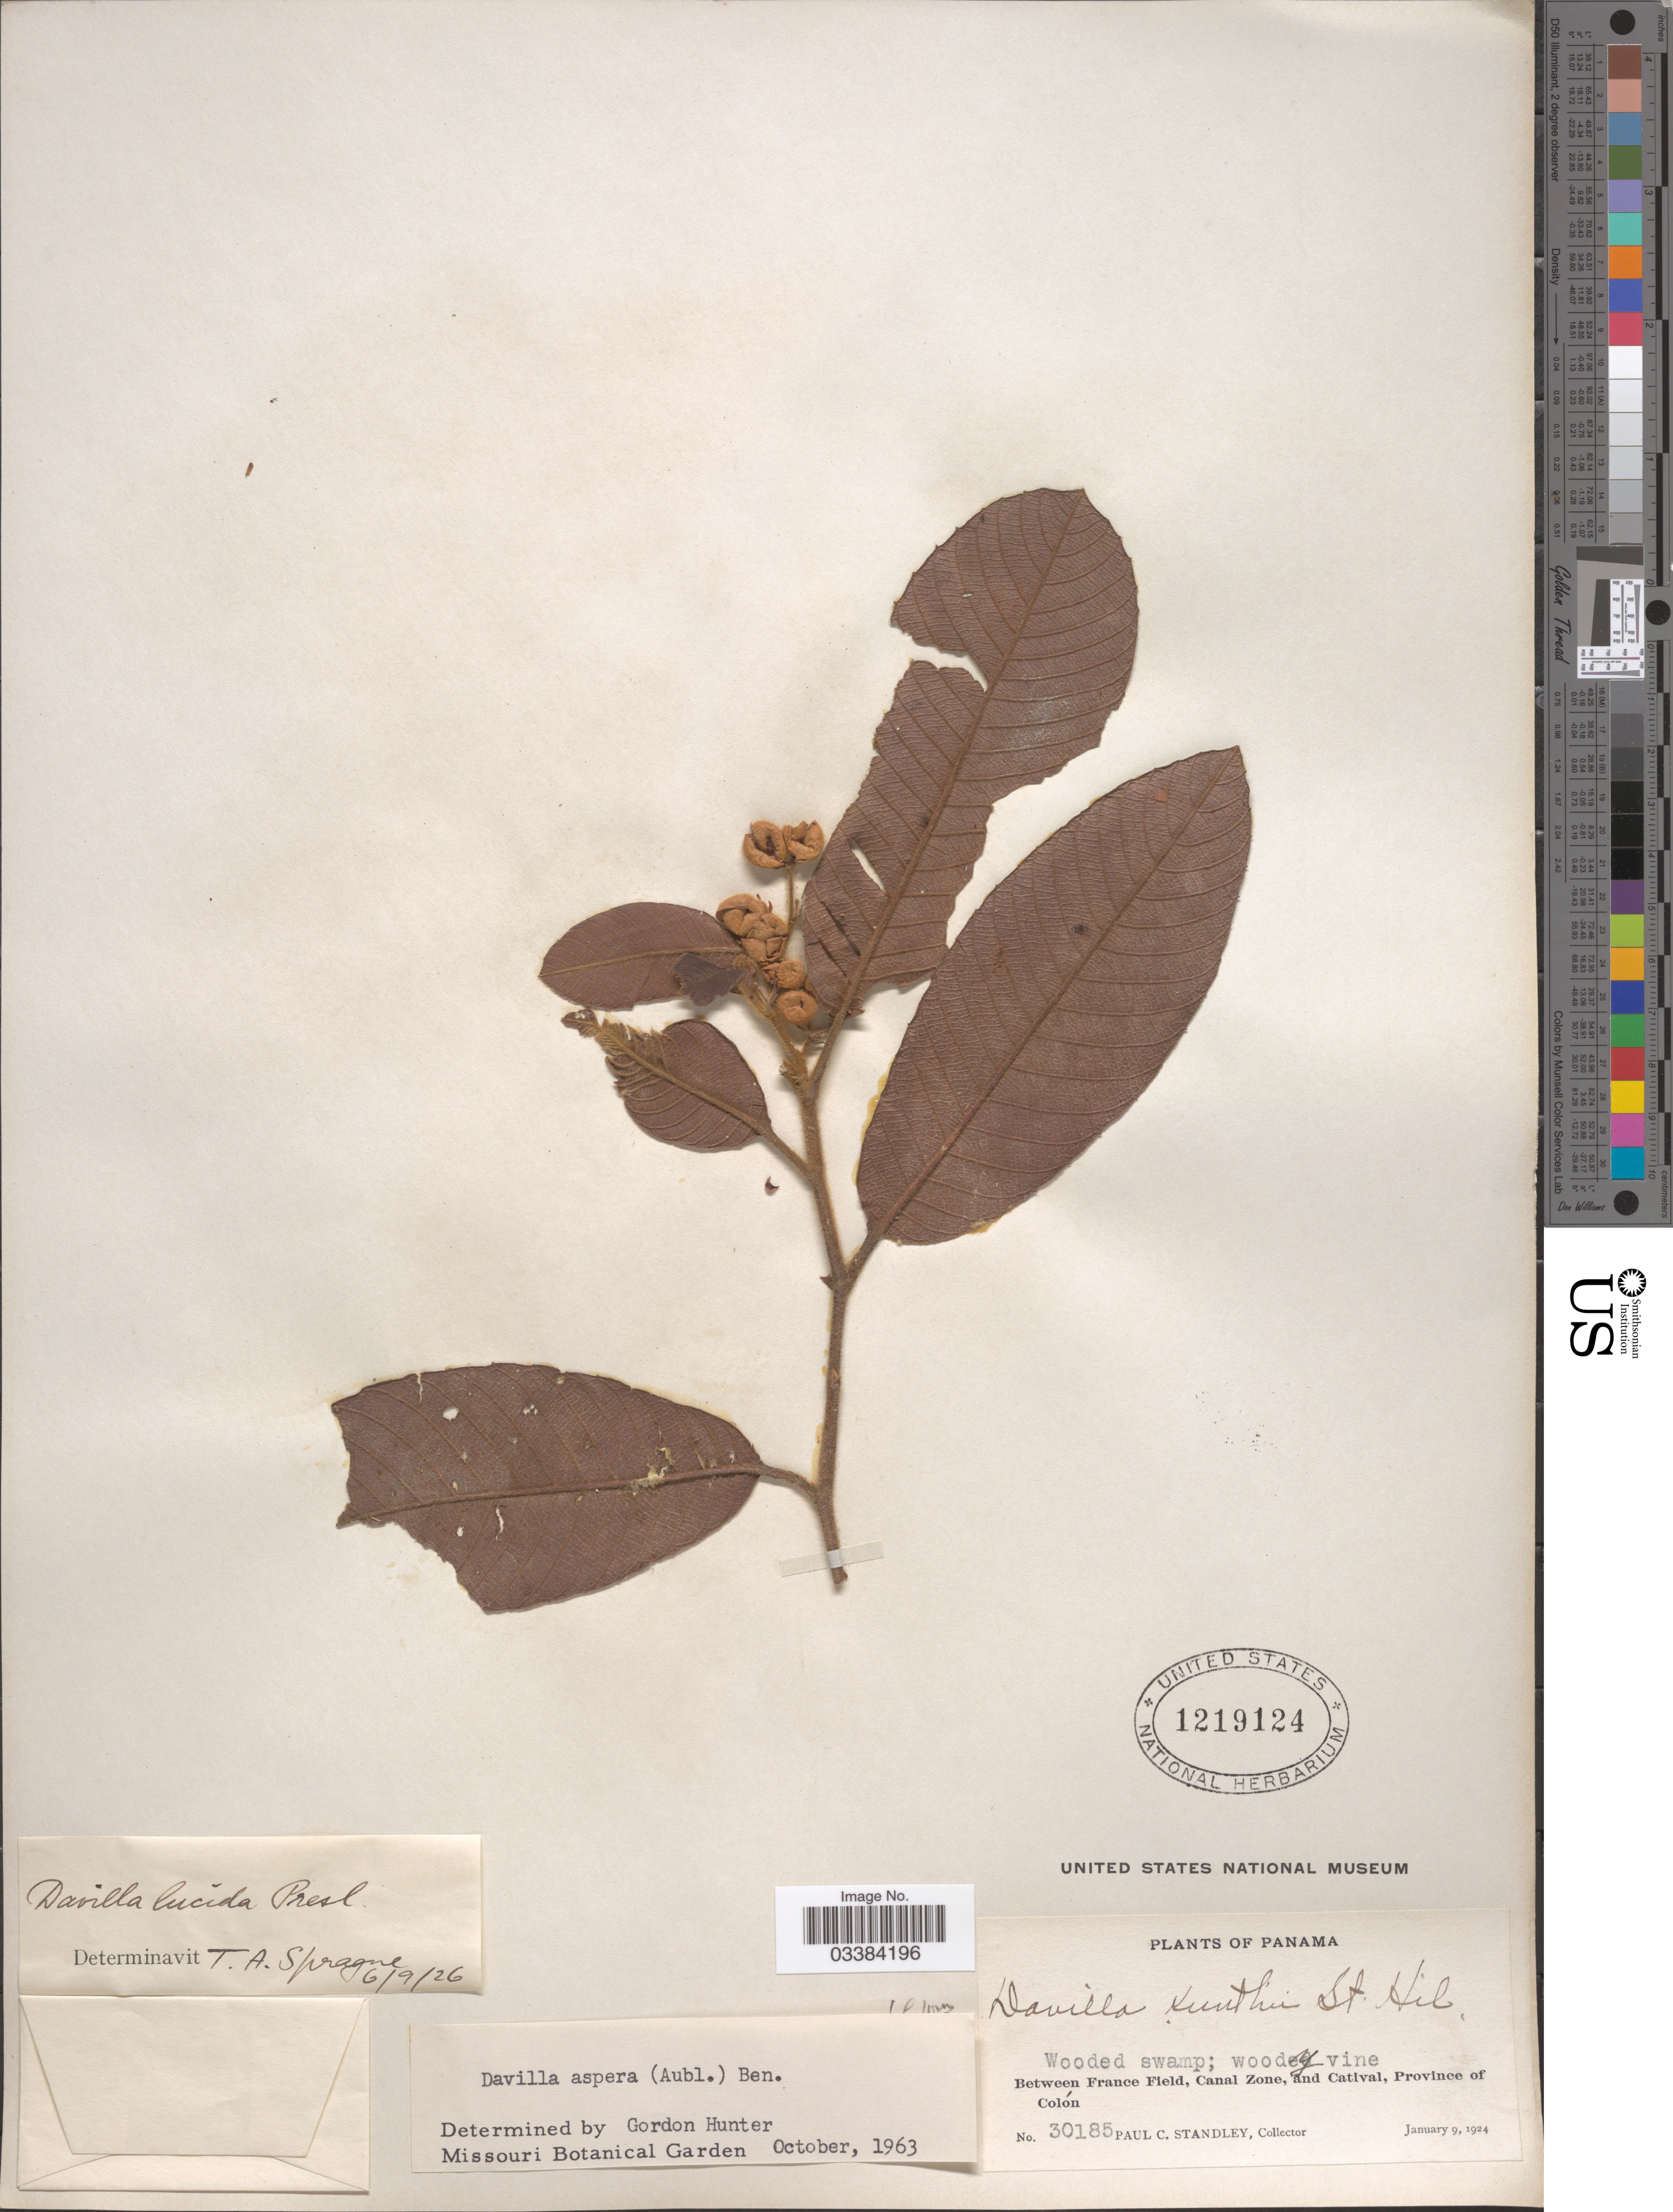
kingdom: Plantae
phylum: Tracheophyta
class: Magnoliopsida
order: Dilleniales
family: Dilleniaceae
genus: Davilla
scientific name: Davilla kunthii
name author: A. St.-Hil.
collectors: P. C. Standley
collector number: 30185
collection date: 1924-01-09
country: Panama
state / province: Colón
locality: Between France Field, Canal Zone, and Catival.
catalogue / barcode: US 1219124